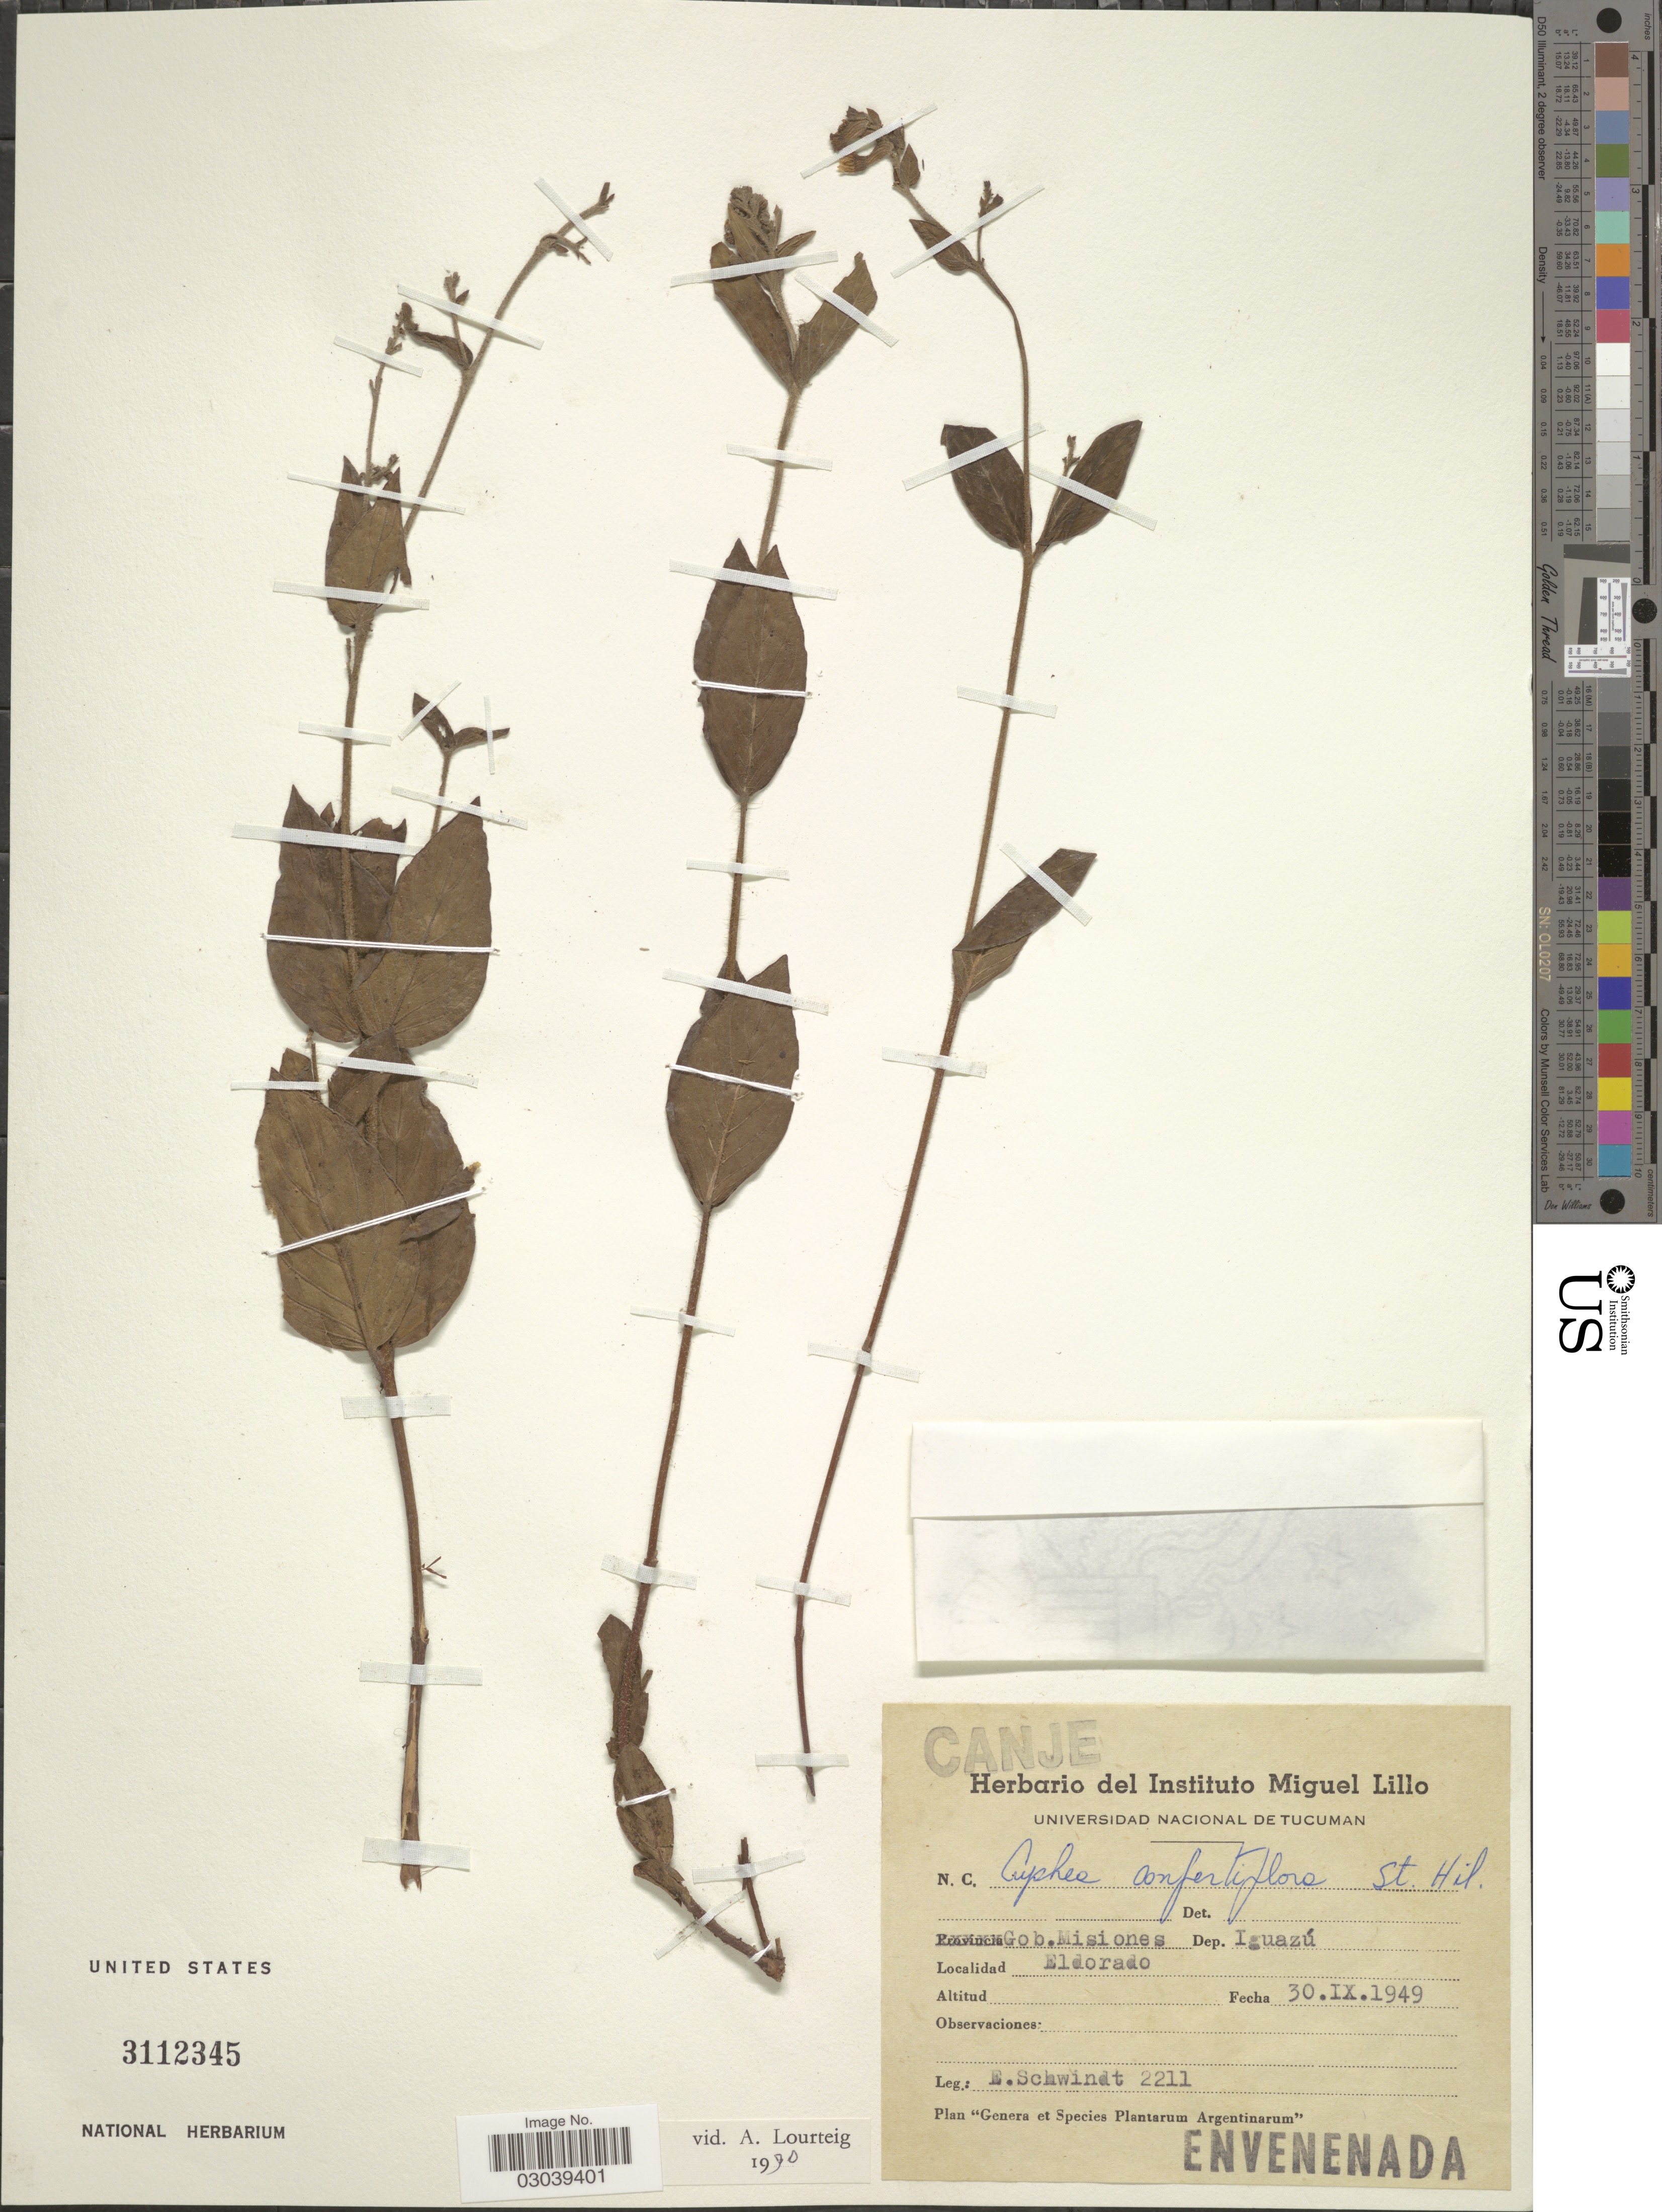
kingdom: Plantae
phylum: Tracheophyta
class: Magnoliopsida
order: Myrtales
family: Lythraceae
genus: Cuphea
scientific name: Cuphea confertiflora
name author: A. St.-Hil.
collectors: E. Schwindt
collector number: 2211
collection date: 1949-09-30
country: Argentina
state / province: Misiones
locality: Gob. Misiones. Dep. Iguazú. Eldorado.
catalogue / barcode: US 3112345